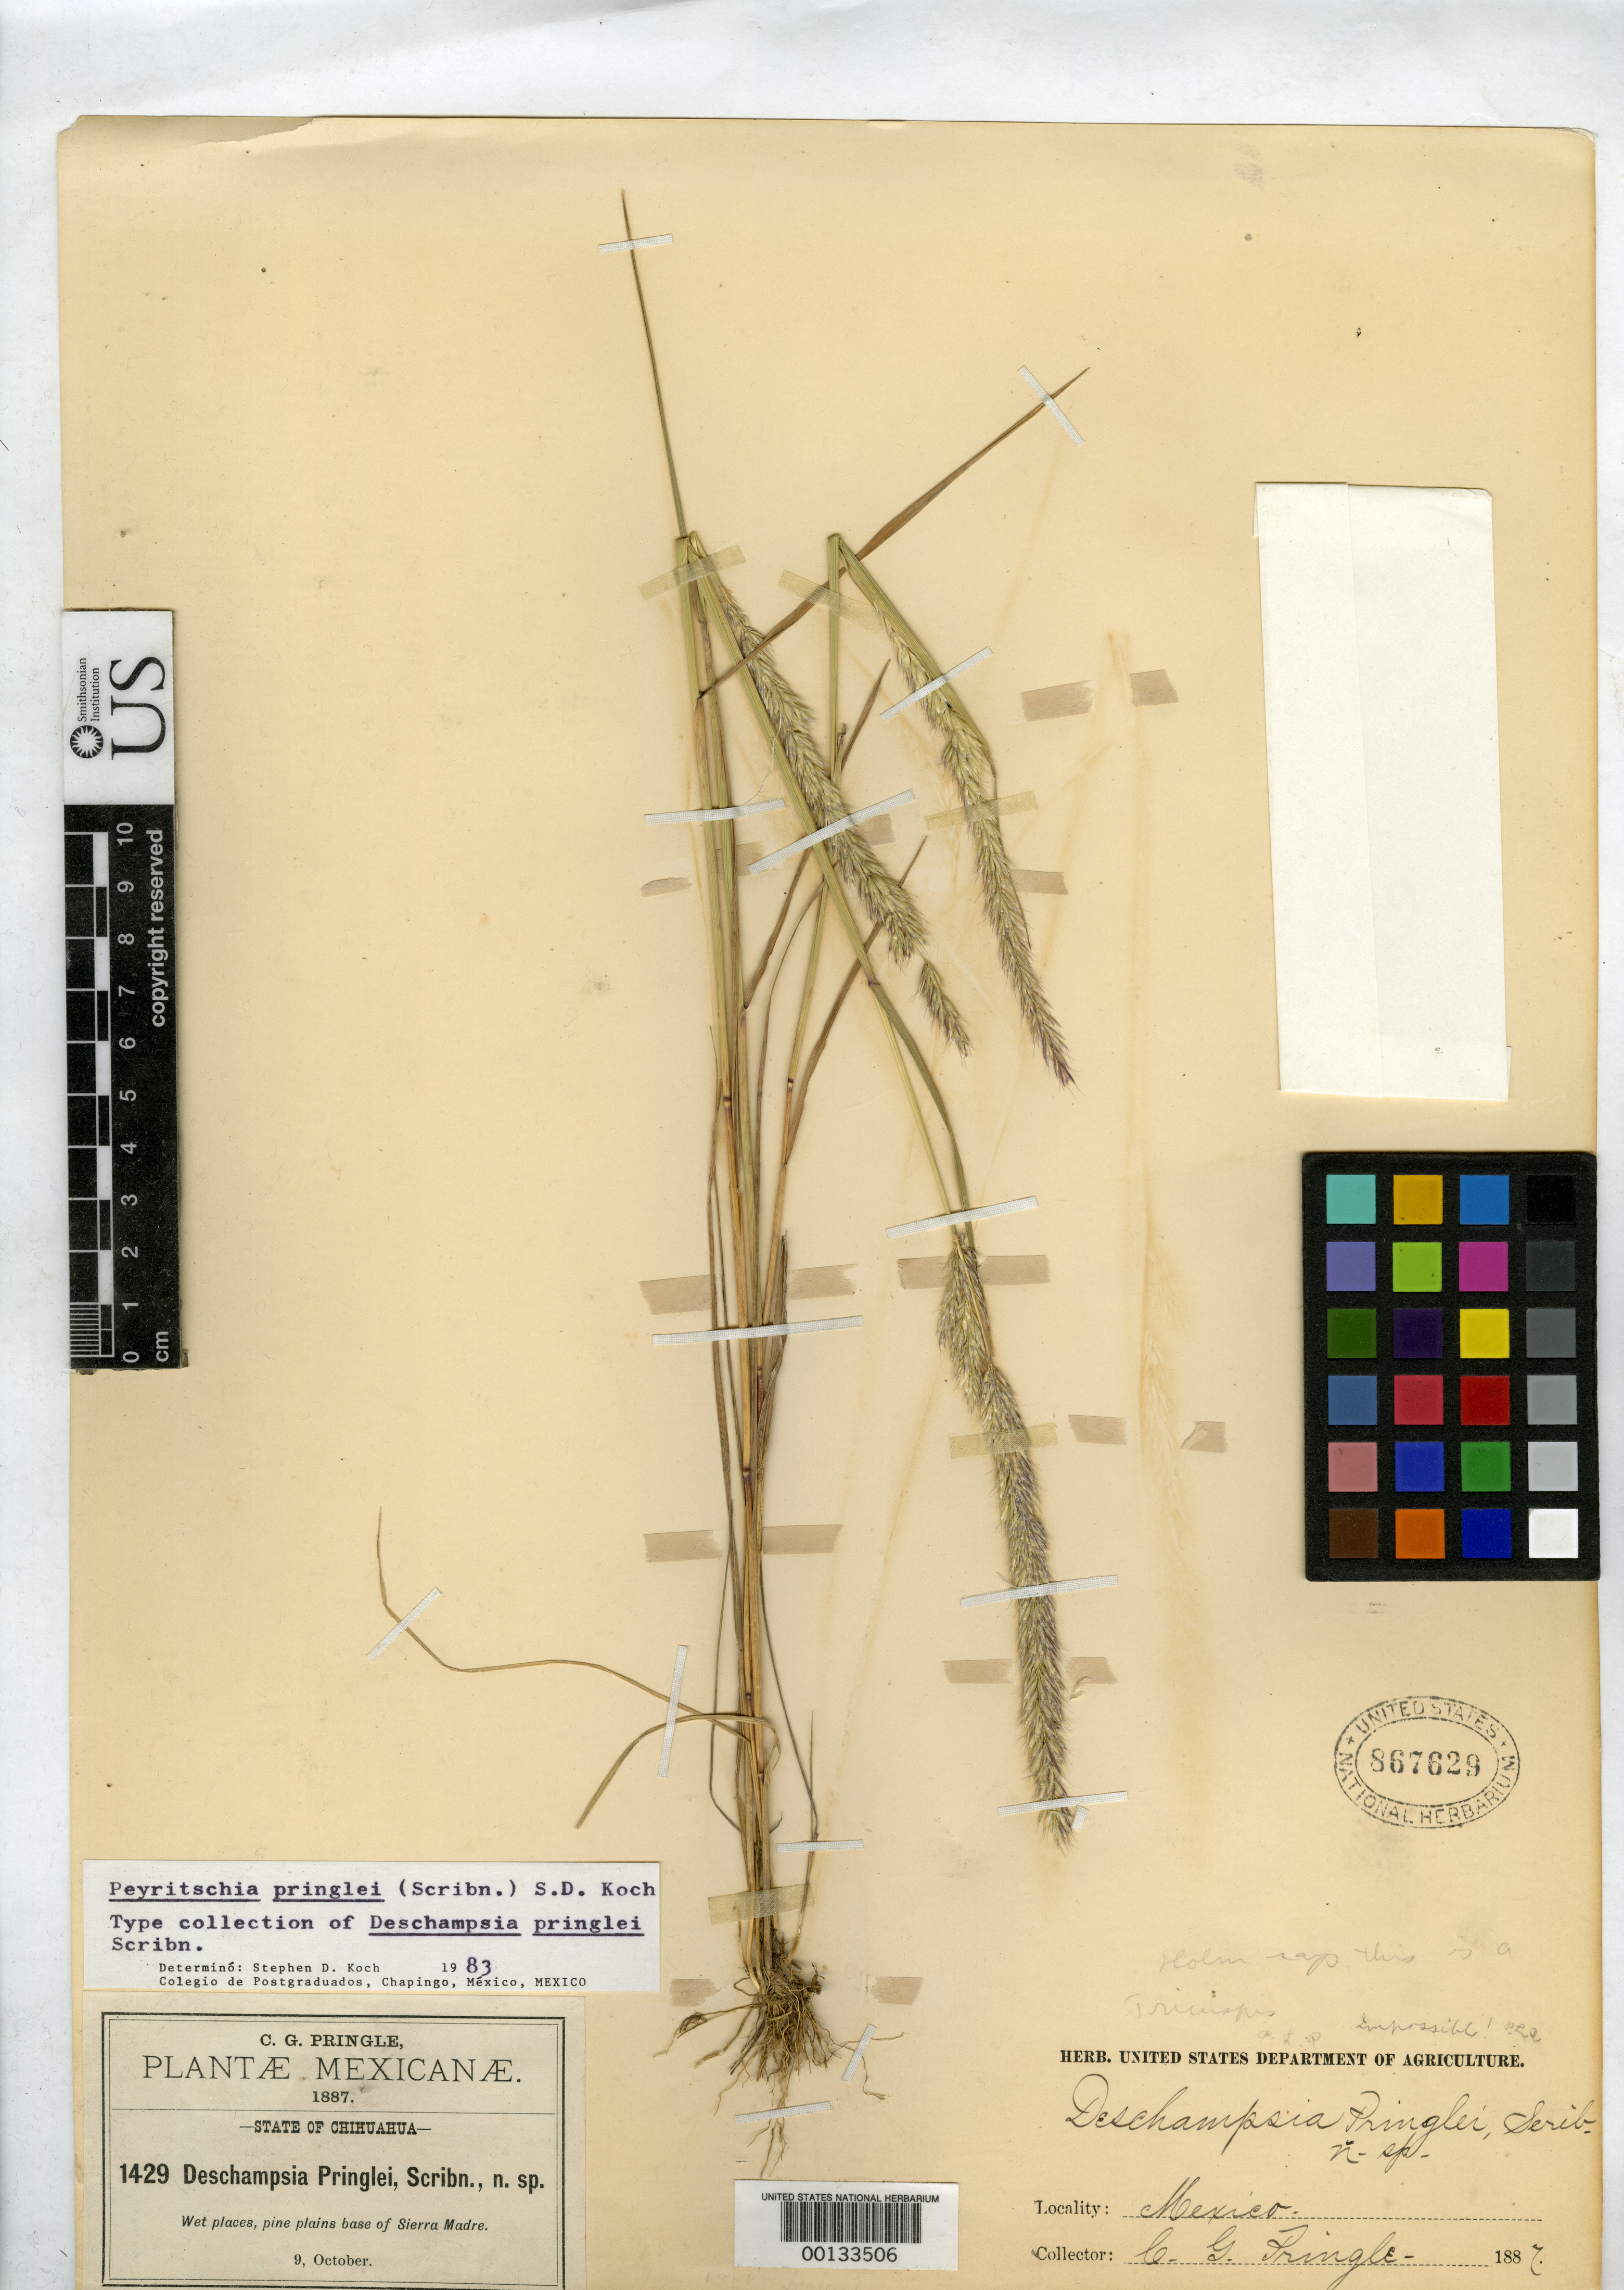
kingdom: Plantae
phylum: Tracheophyta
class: Liliopsida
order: Poales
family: Poaceae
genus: Deschampsia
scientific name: Deschampsia pringlei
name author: Scribn.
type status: Isotype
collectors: C. G. Pringle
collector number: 1429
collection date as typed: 09 Oct 1887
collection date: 1887-10-09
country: Mexico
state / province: Chihuahua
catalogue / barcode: US 867629